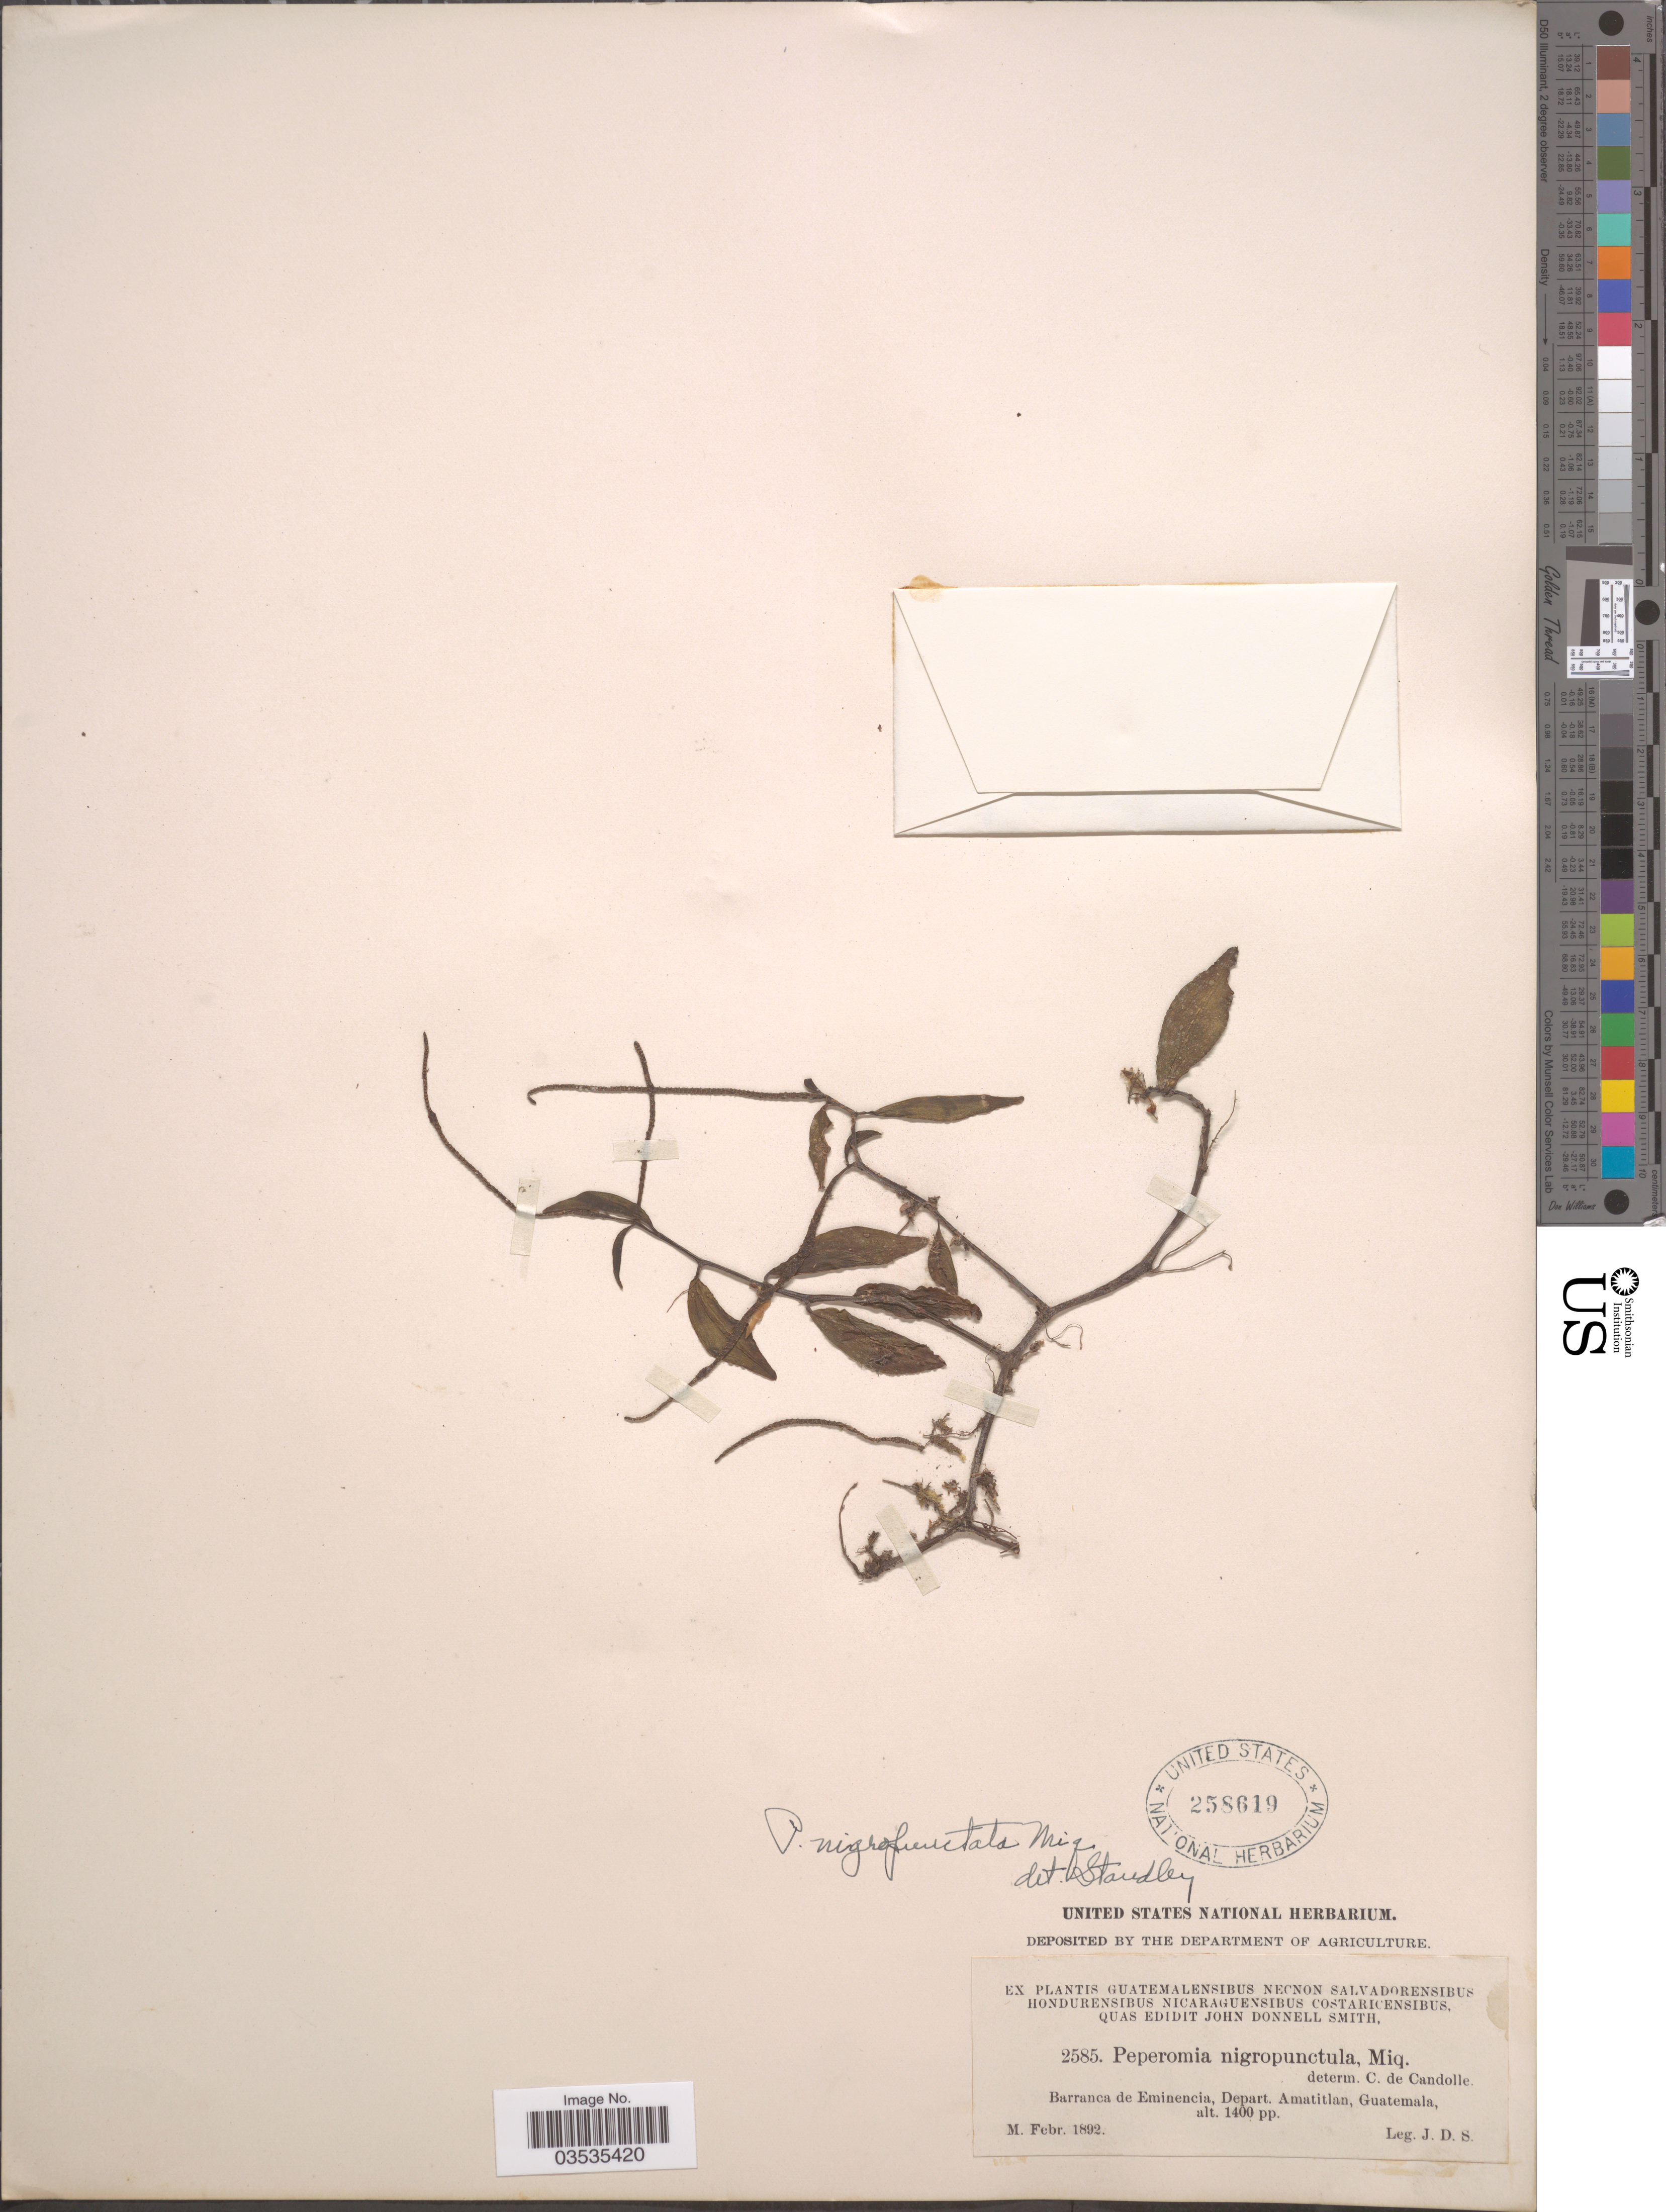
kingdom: Plantae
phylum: Tracheophyta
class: Magnoliopsida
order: Piperales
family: Piperaceae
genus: Peperomia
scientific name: Peperomia nigropunctata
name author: Miq.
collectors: J. Donnell Smith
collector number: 2585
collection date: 1892-02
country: Guatemala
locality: Barranca de Eminencia, Depart. Amatitlan.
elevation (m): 427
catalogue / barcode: US 258619